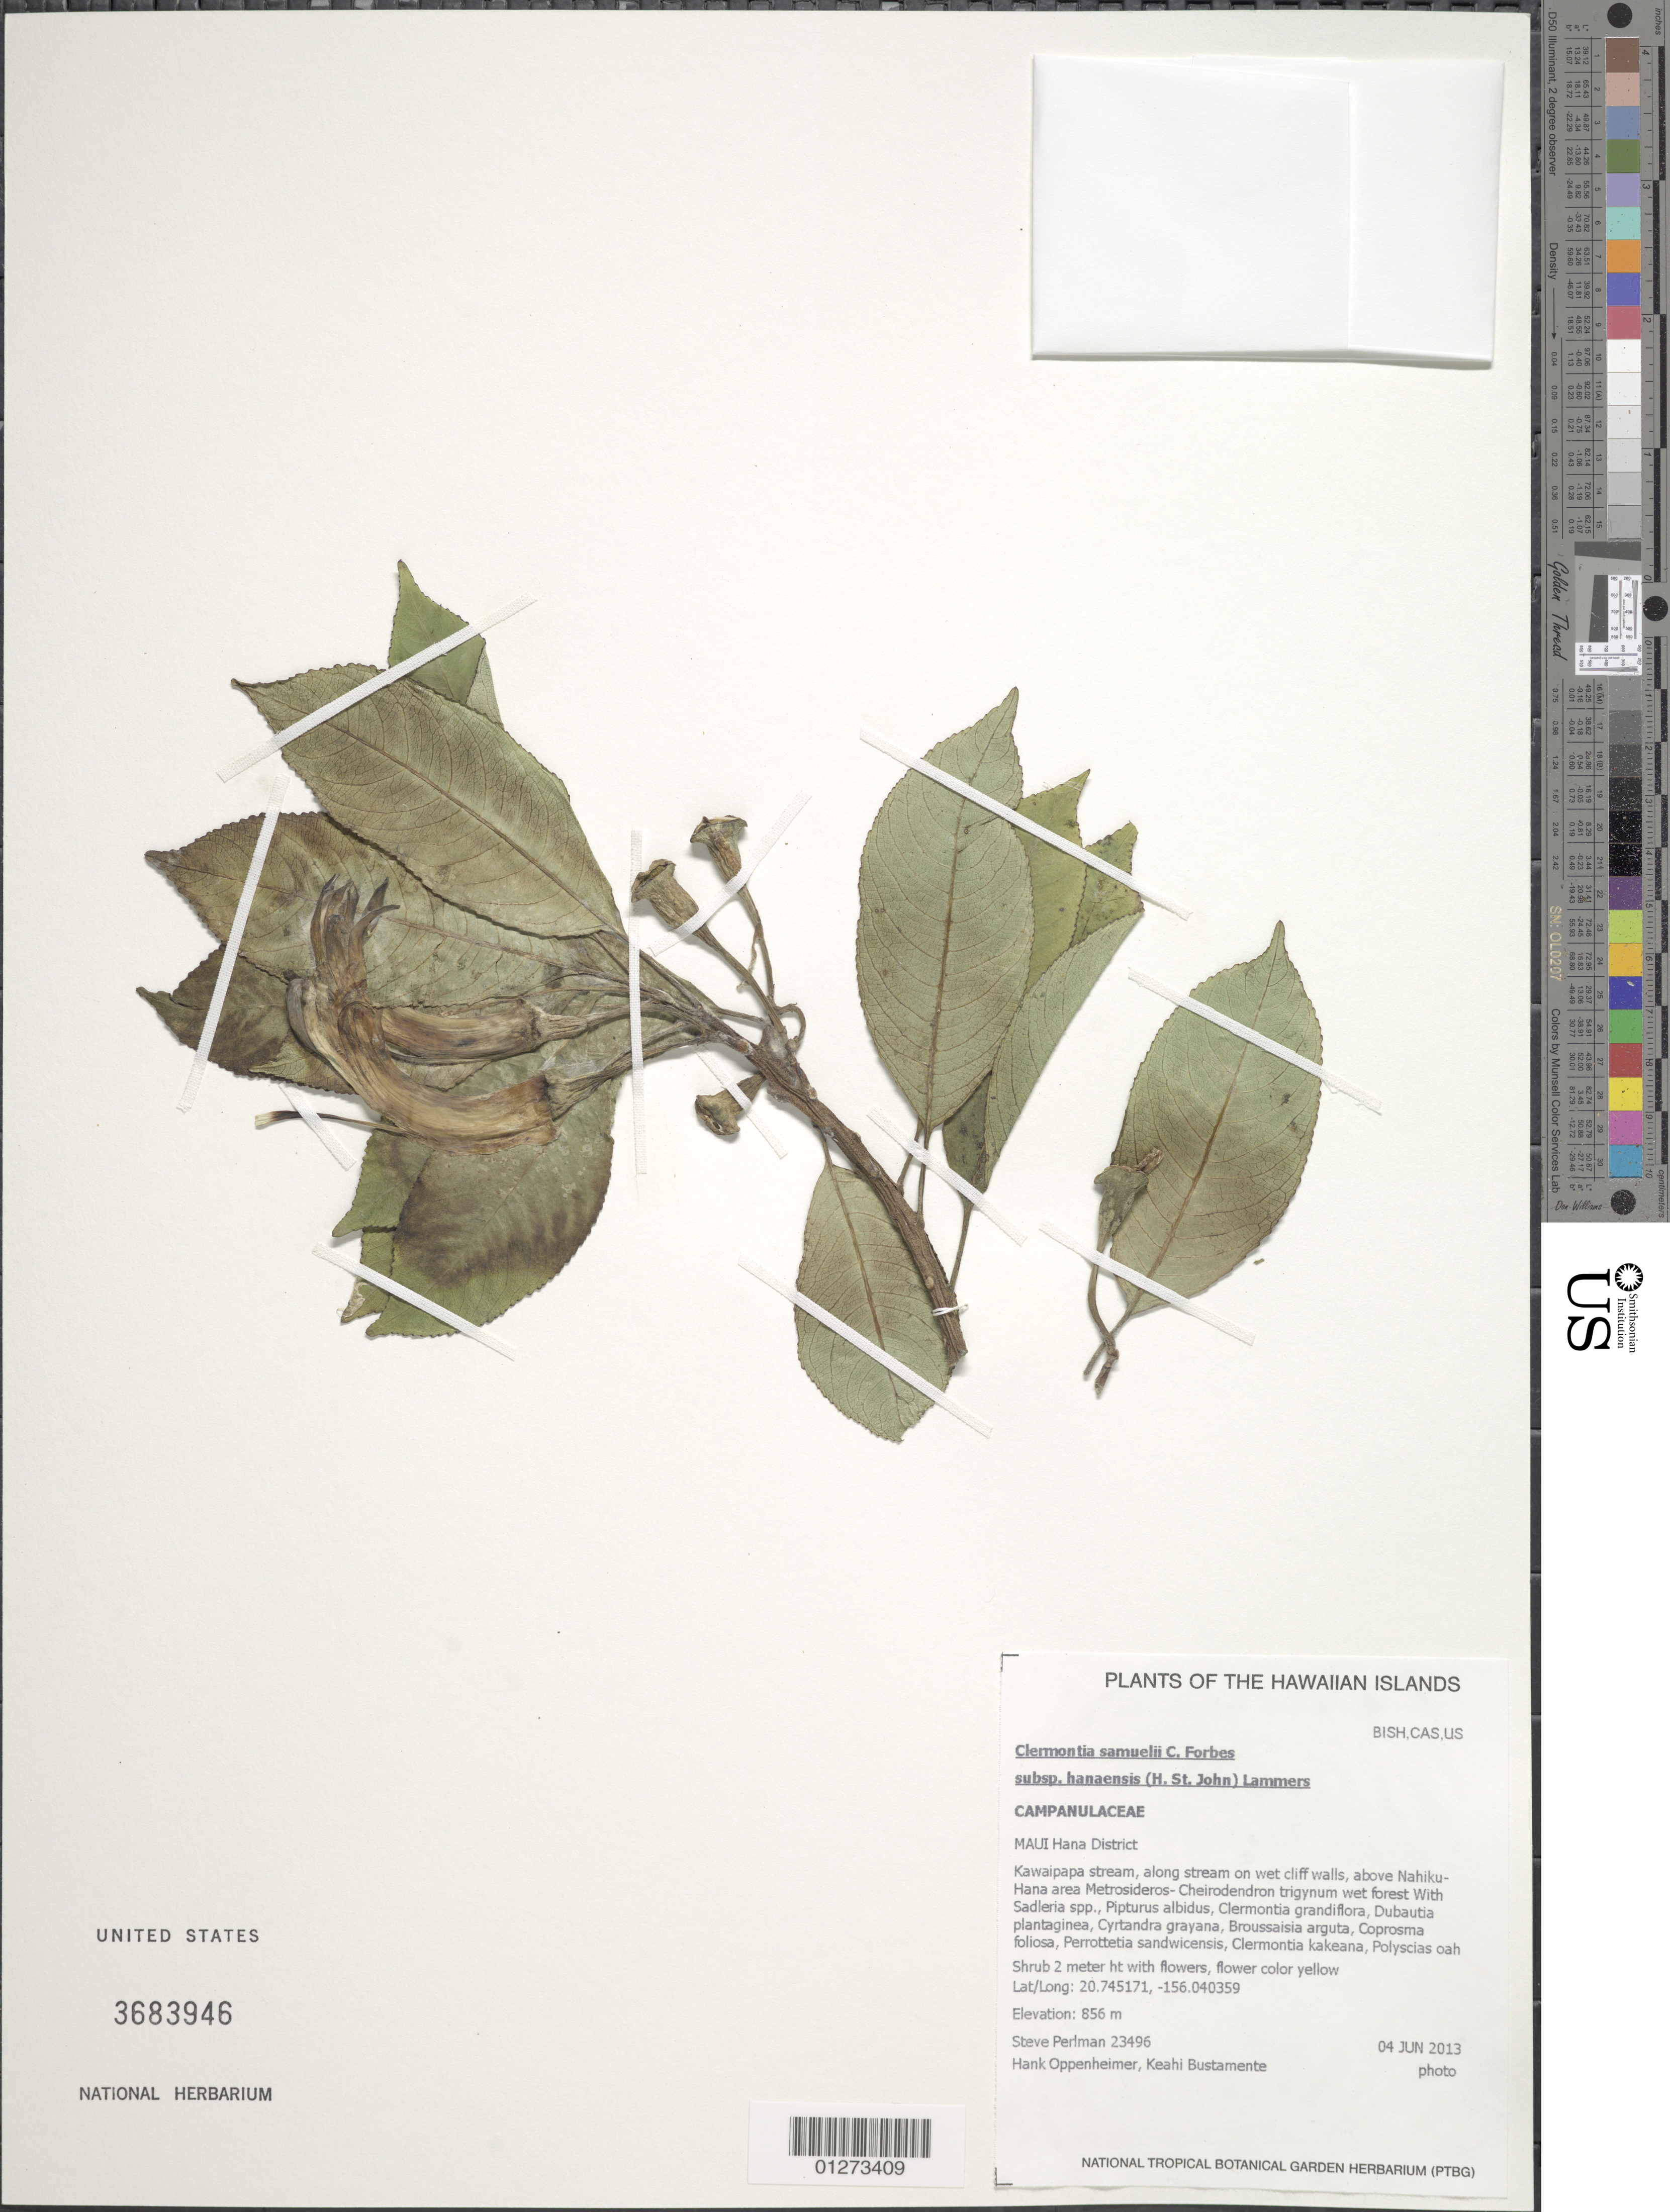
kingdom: Plantae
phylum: Tracheophyta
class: Magnoliopsida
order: Asterales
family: Campanulaceae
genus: Clermontia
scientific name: Clermontia samuelii subsp. hanaensis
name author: C.N. Forbes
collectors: S. P. Perlman, H. L. Oppenheimer & K. M. Bustamente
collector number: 23496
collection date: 2013-06-04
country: United States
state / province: Hawaii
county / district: Maui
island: Maui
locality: Kawaipapa stream, along stream on wet cliff walls, above Nahiku-Hana area.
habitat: Wet forest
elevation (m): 856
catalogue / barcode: US 3683946